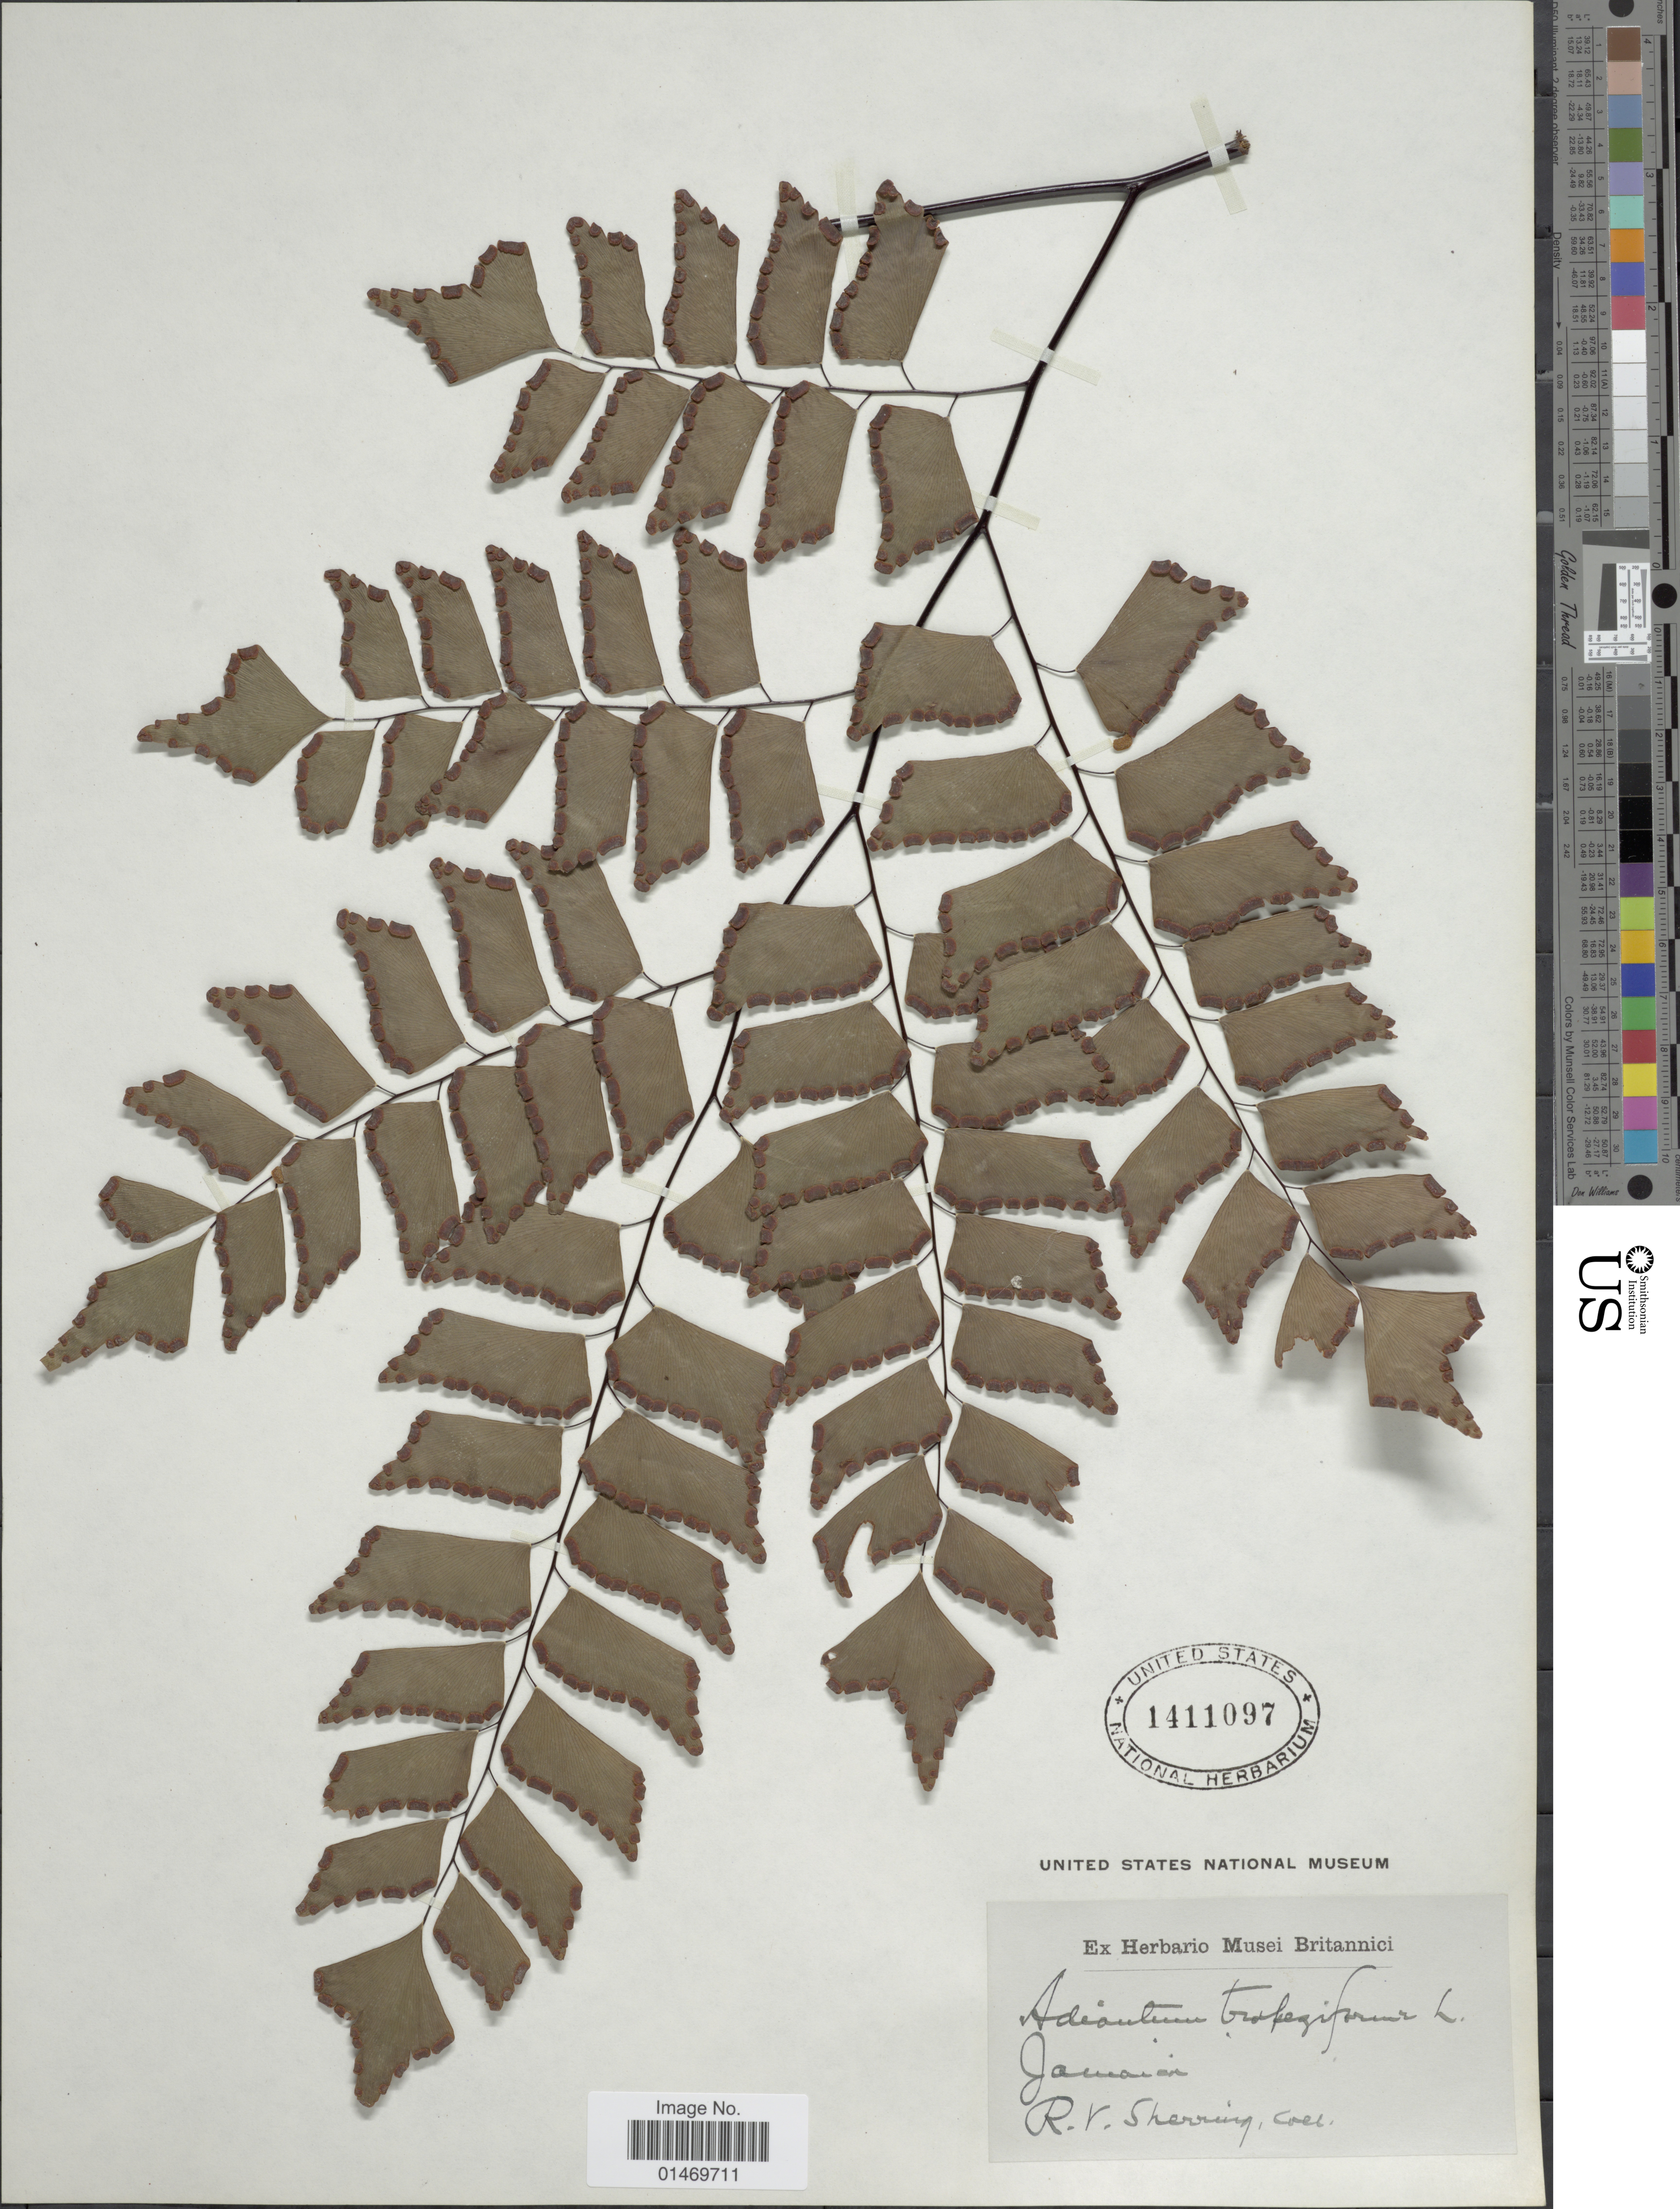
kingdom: Plantae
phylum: Tracheophyta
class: Polypodiopsida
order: Polypodiales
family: Pteridaceae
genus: Adiantum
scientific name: Adiantum trapeziforme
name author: L.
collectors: R. Sherring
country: Jamaica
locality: Jamaica.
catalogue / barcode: US 1411097